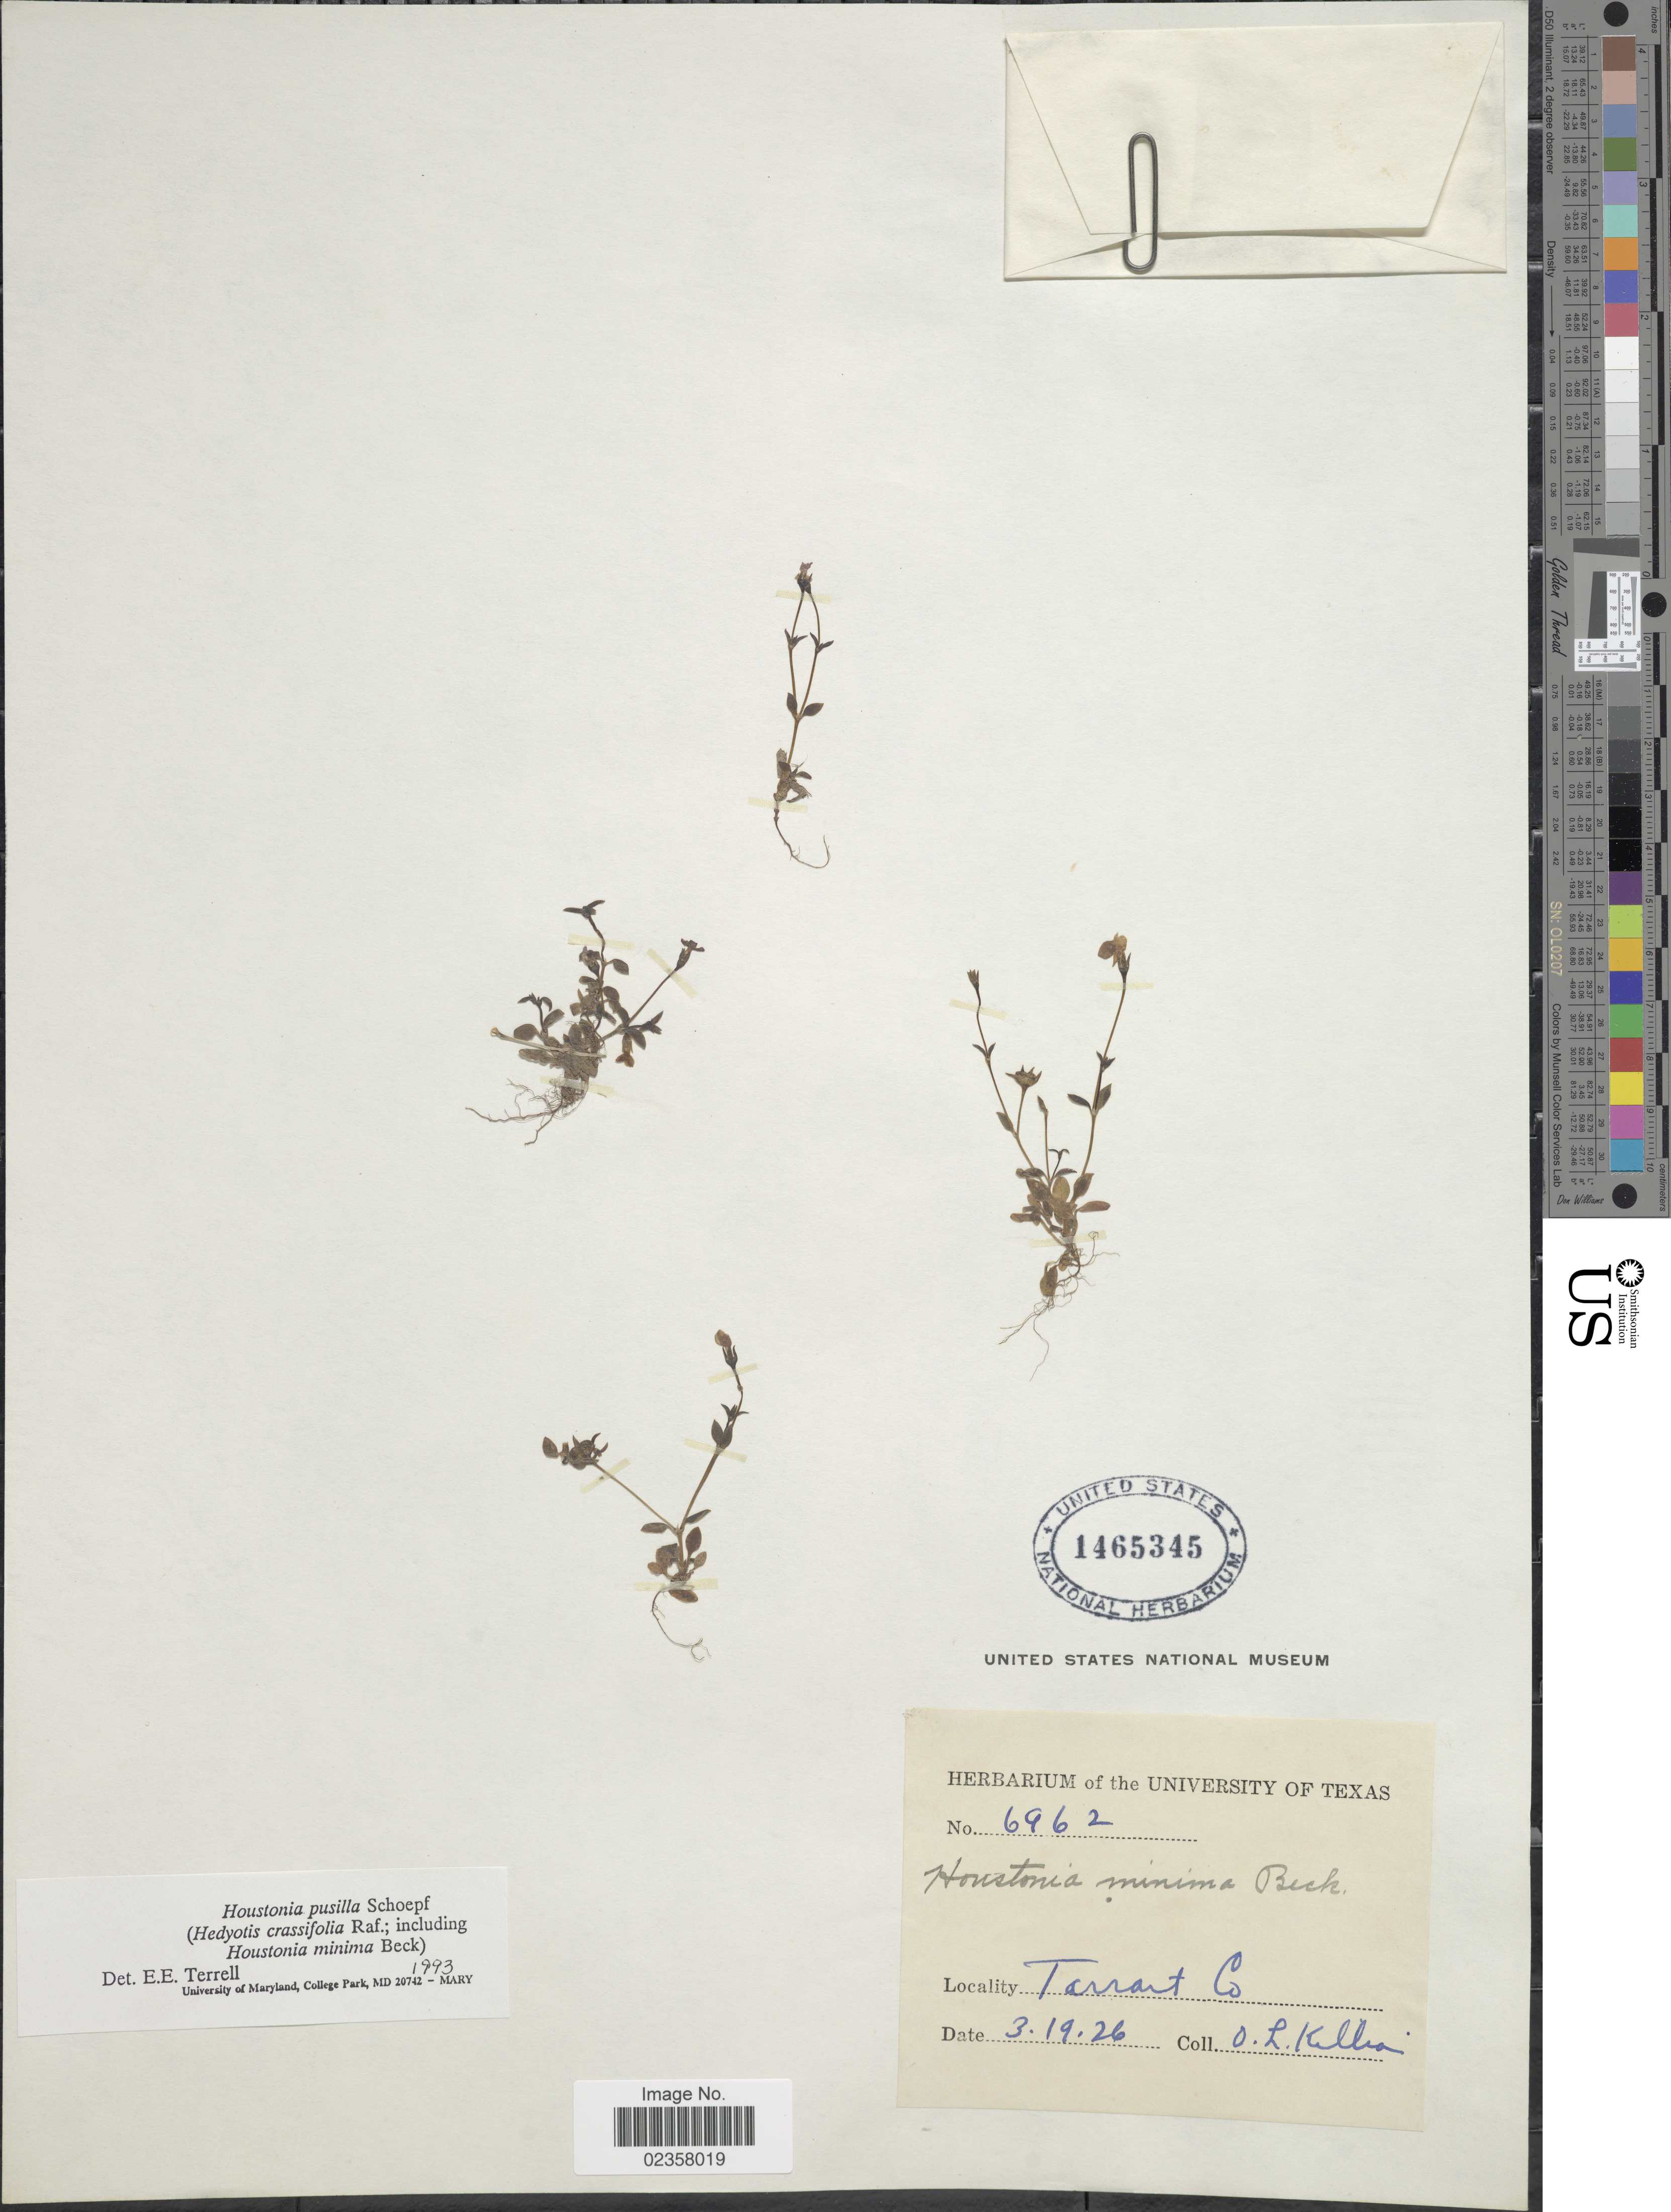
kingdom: Plantae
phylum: Tracheophyta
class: Magnoliopsida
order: Gentianales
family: Rubiaceae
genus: Houstonia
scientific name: Houstonia pusilla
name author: Schoepf.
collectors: O. Killias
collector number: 6962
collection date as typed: Transcribed d/m/y: 19/3/26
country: United States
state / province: Texas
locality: Tarrant Co.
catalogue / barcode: US 1465345